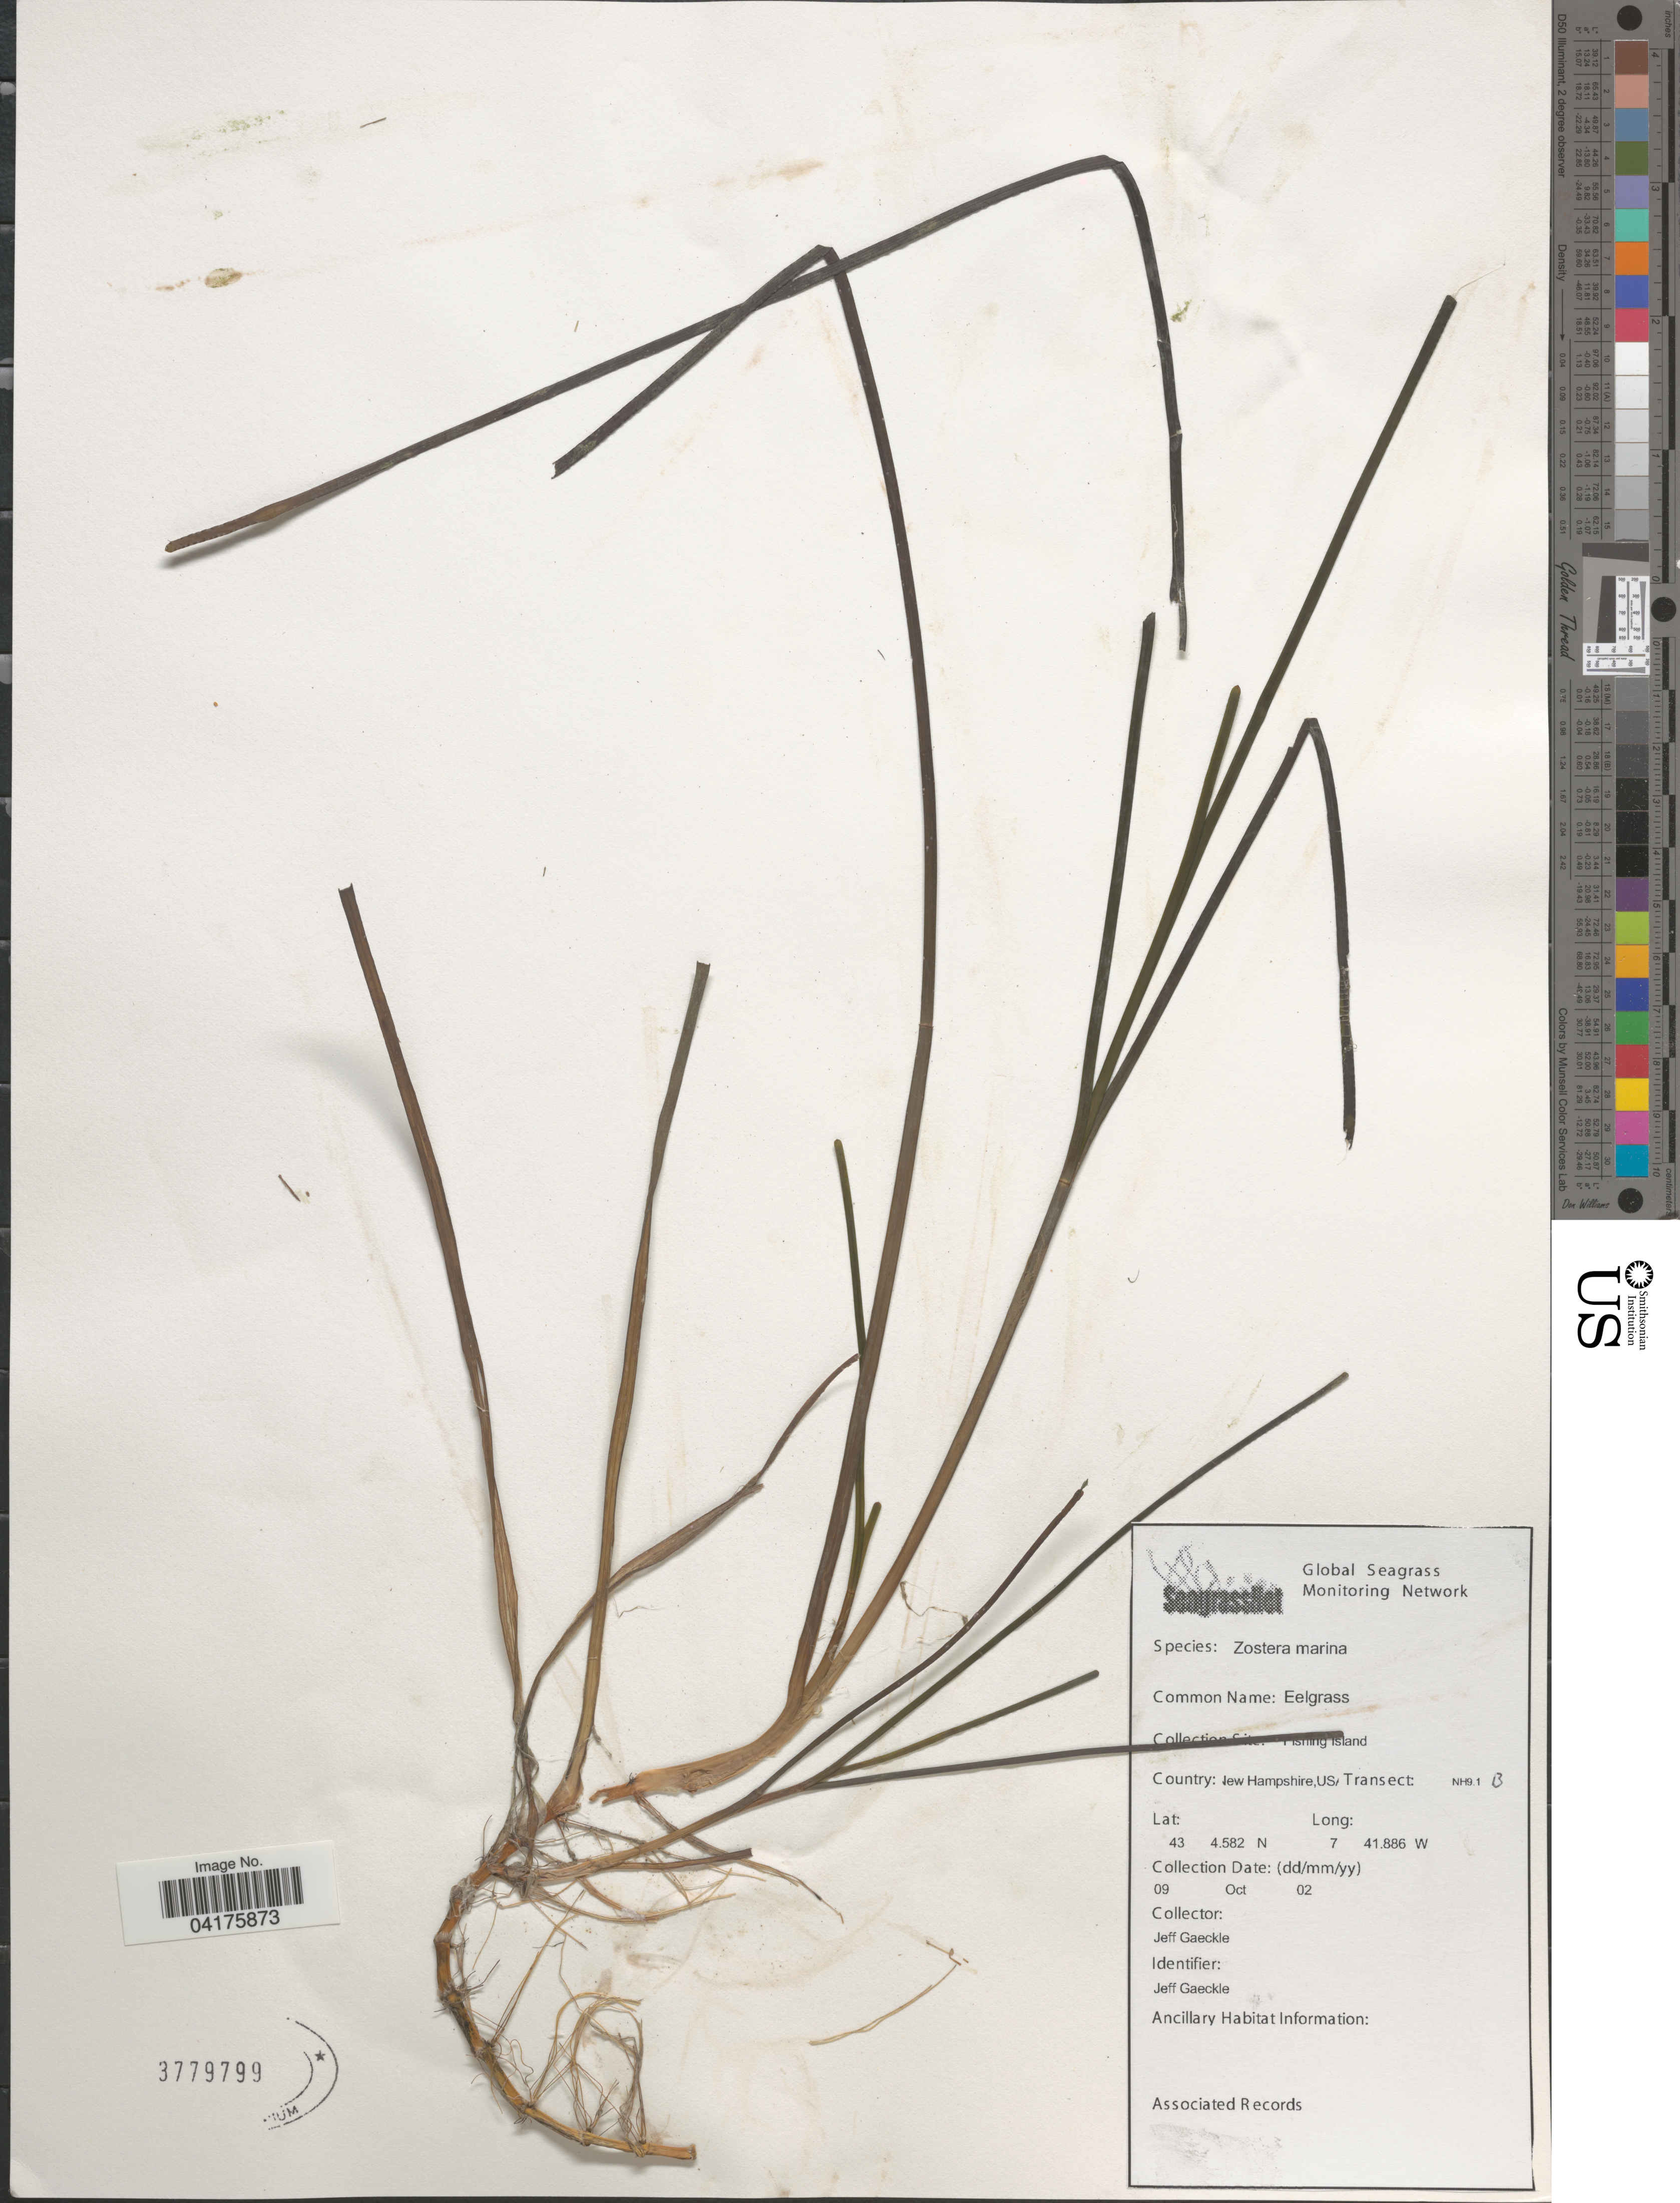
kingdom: Plantae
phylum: Tracheophyta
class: Liliopsida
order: Alismatales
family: Zosteraceae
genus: Zostera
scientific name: Zostera marina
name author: L.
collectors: J. Gaeckle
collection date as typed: Transcribed d/m/y: 9/10/2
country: United States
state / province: New Hampshire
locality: Fishing Island.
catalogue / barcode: US 3779799